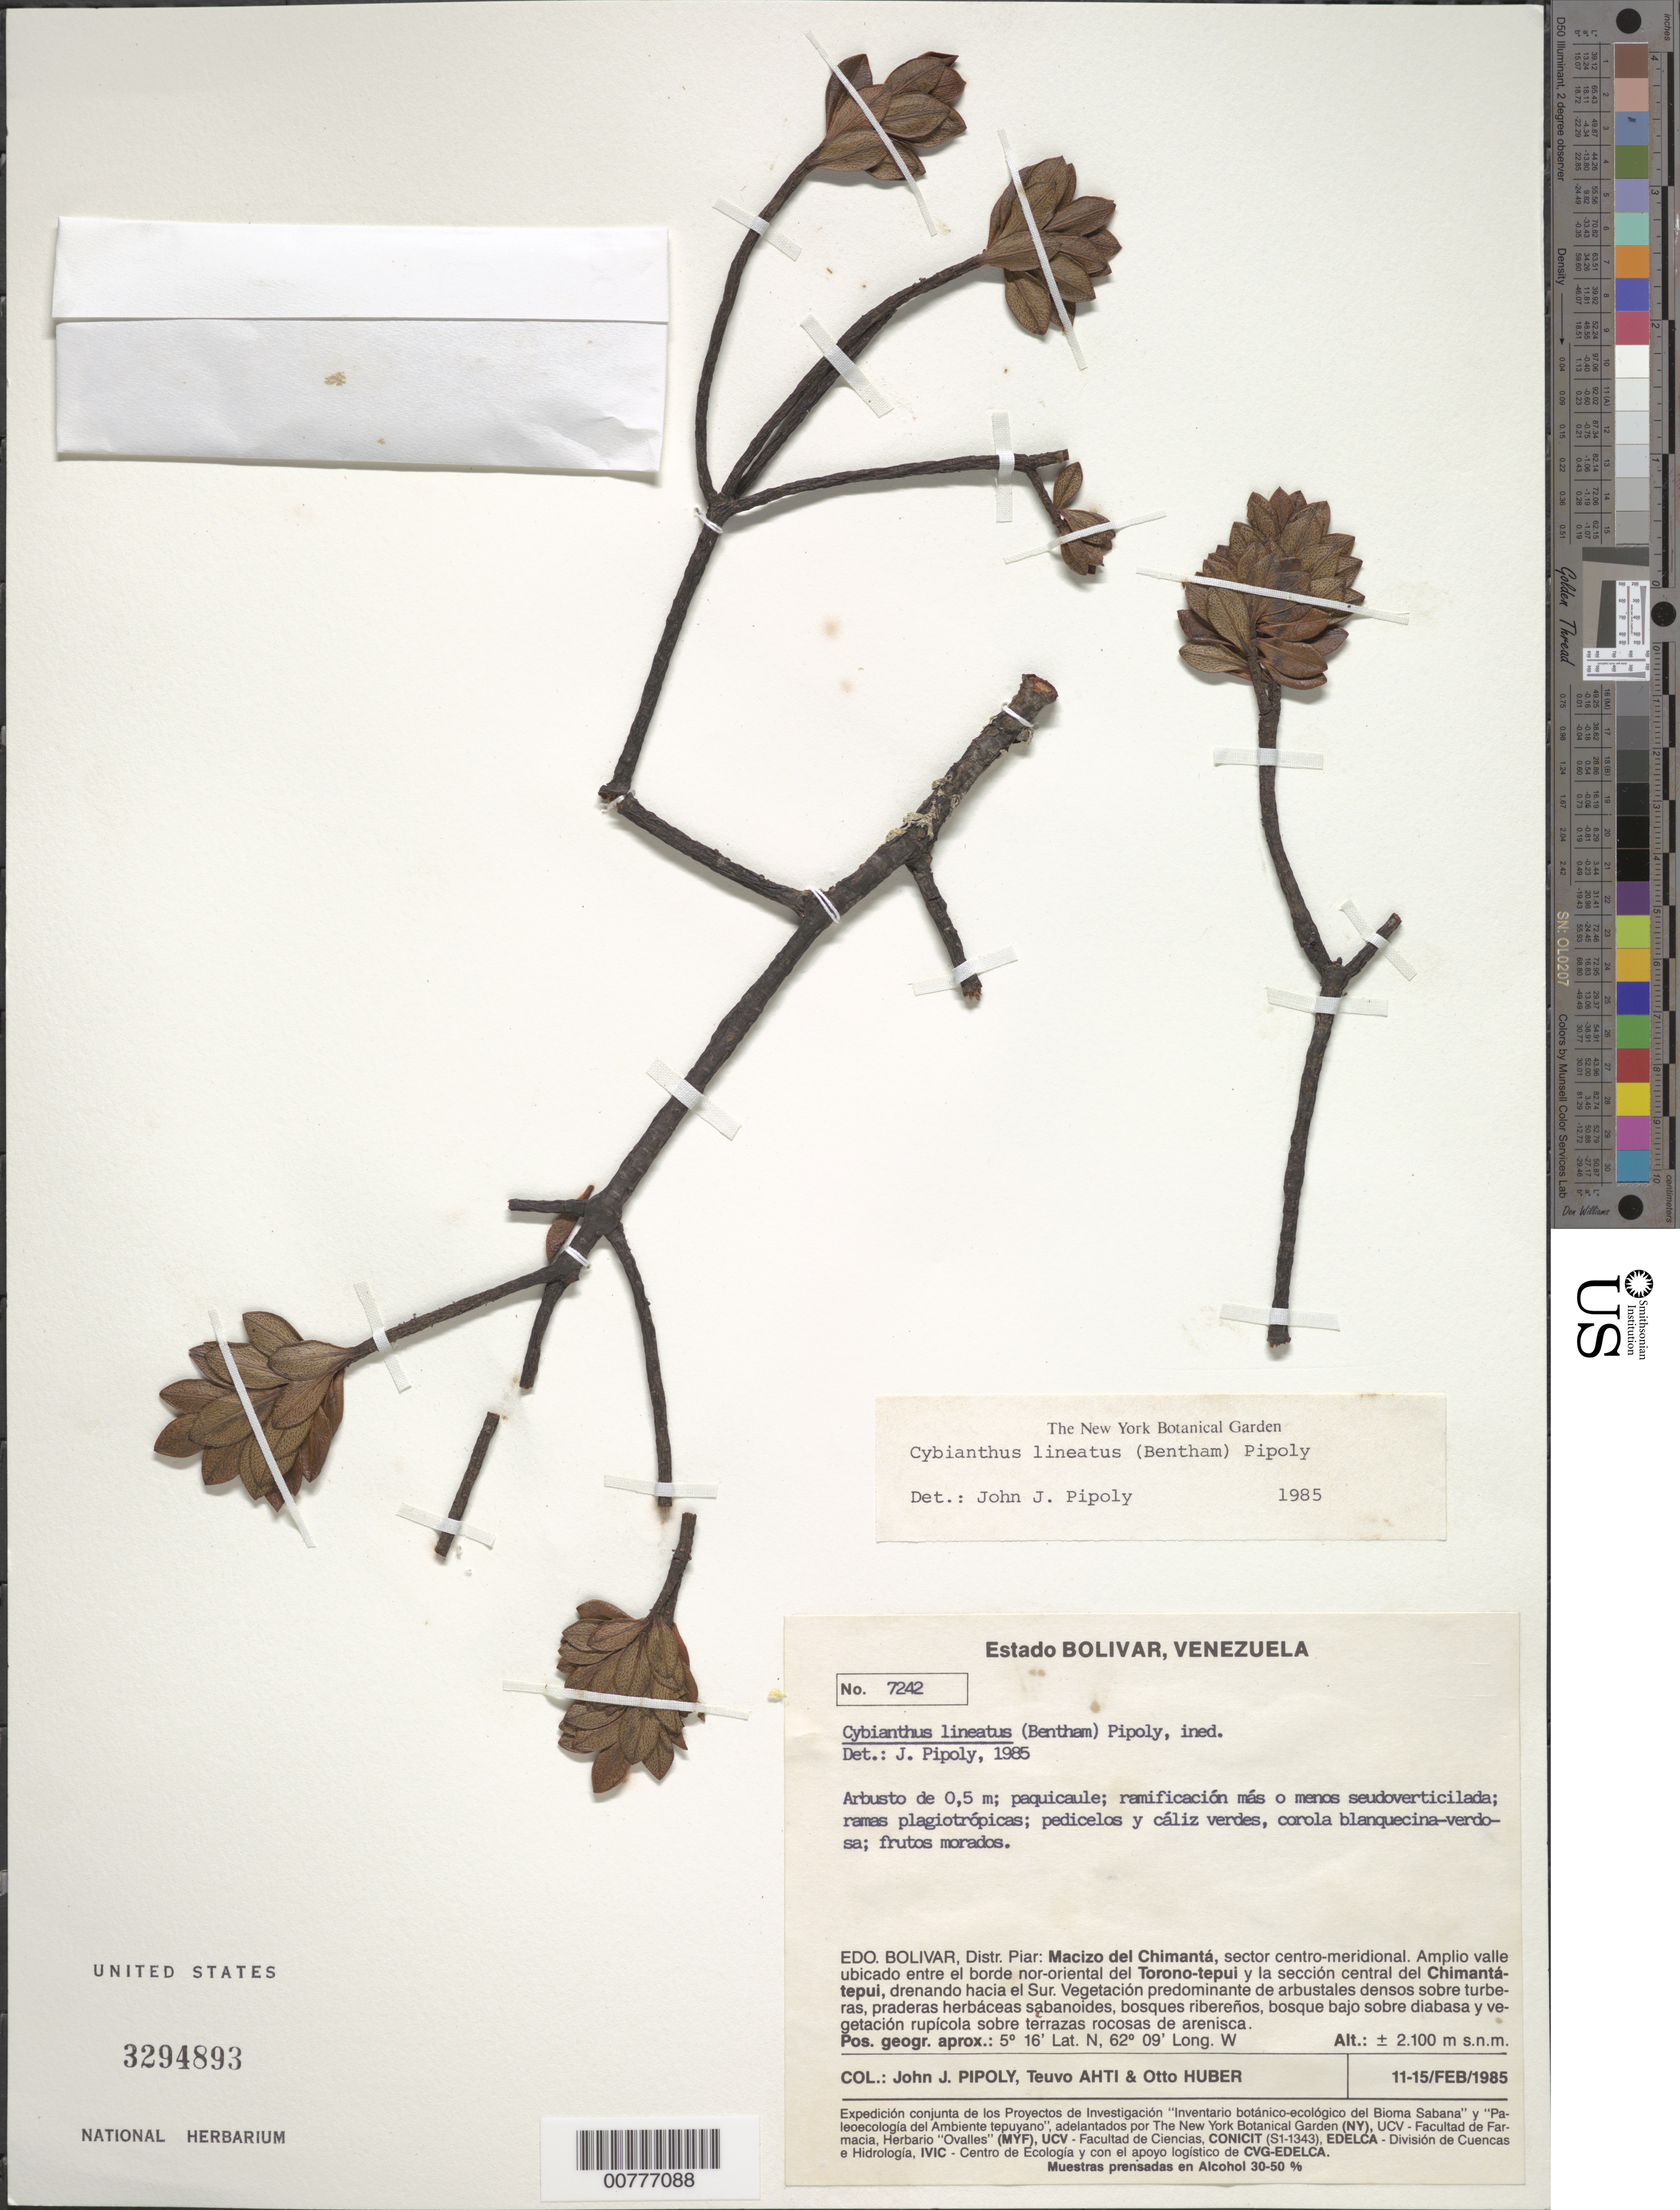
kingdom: Plantae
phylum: Tracheophyta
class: Magnoliopsida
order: Ericales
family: Primulaceae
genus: Cybianthus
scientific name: Cybianthus lineatus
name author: (Benth.) Pipoly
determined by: Pipoly, J. J., III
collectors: J. J. Pipoly, T. T. Ahti & O. Huber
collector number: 7242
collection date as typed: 11-Feb-85 to 15-Feb-85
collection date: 1985-02-11/1985-02-15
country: Venezuela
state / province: Bolívar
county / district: Piar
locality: Macizo del Chimantá, sector centro-meridional; wide valley between the northwest side of the Torono-tepuí and the middle section of the Chimantá-tepuí, draining from the south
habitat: Vegetación predominante de arbustales denso sobre turberas, praderas herbáceas sabanoides, bosques ribereños, bosque bajo sobre diabasa y vegetat…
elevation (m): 2100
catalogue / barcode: US 3294893